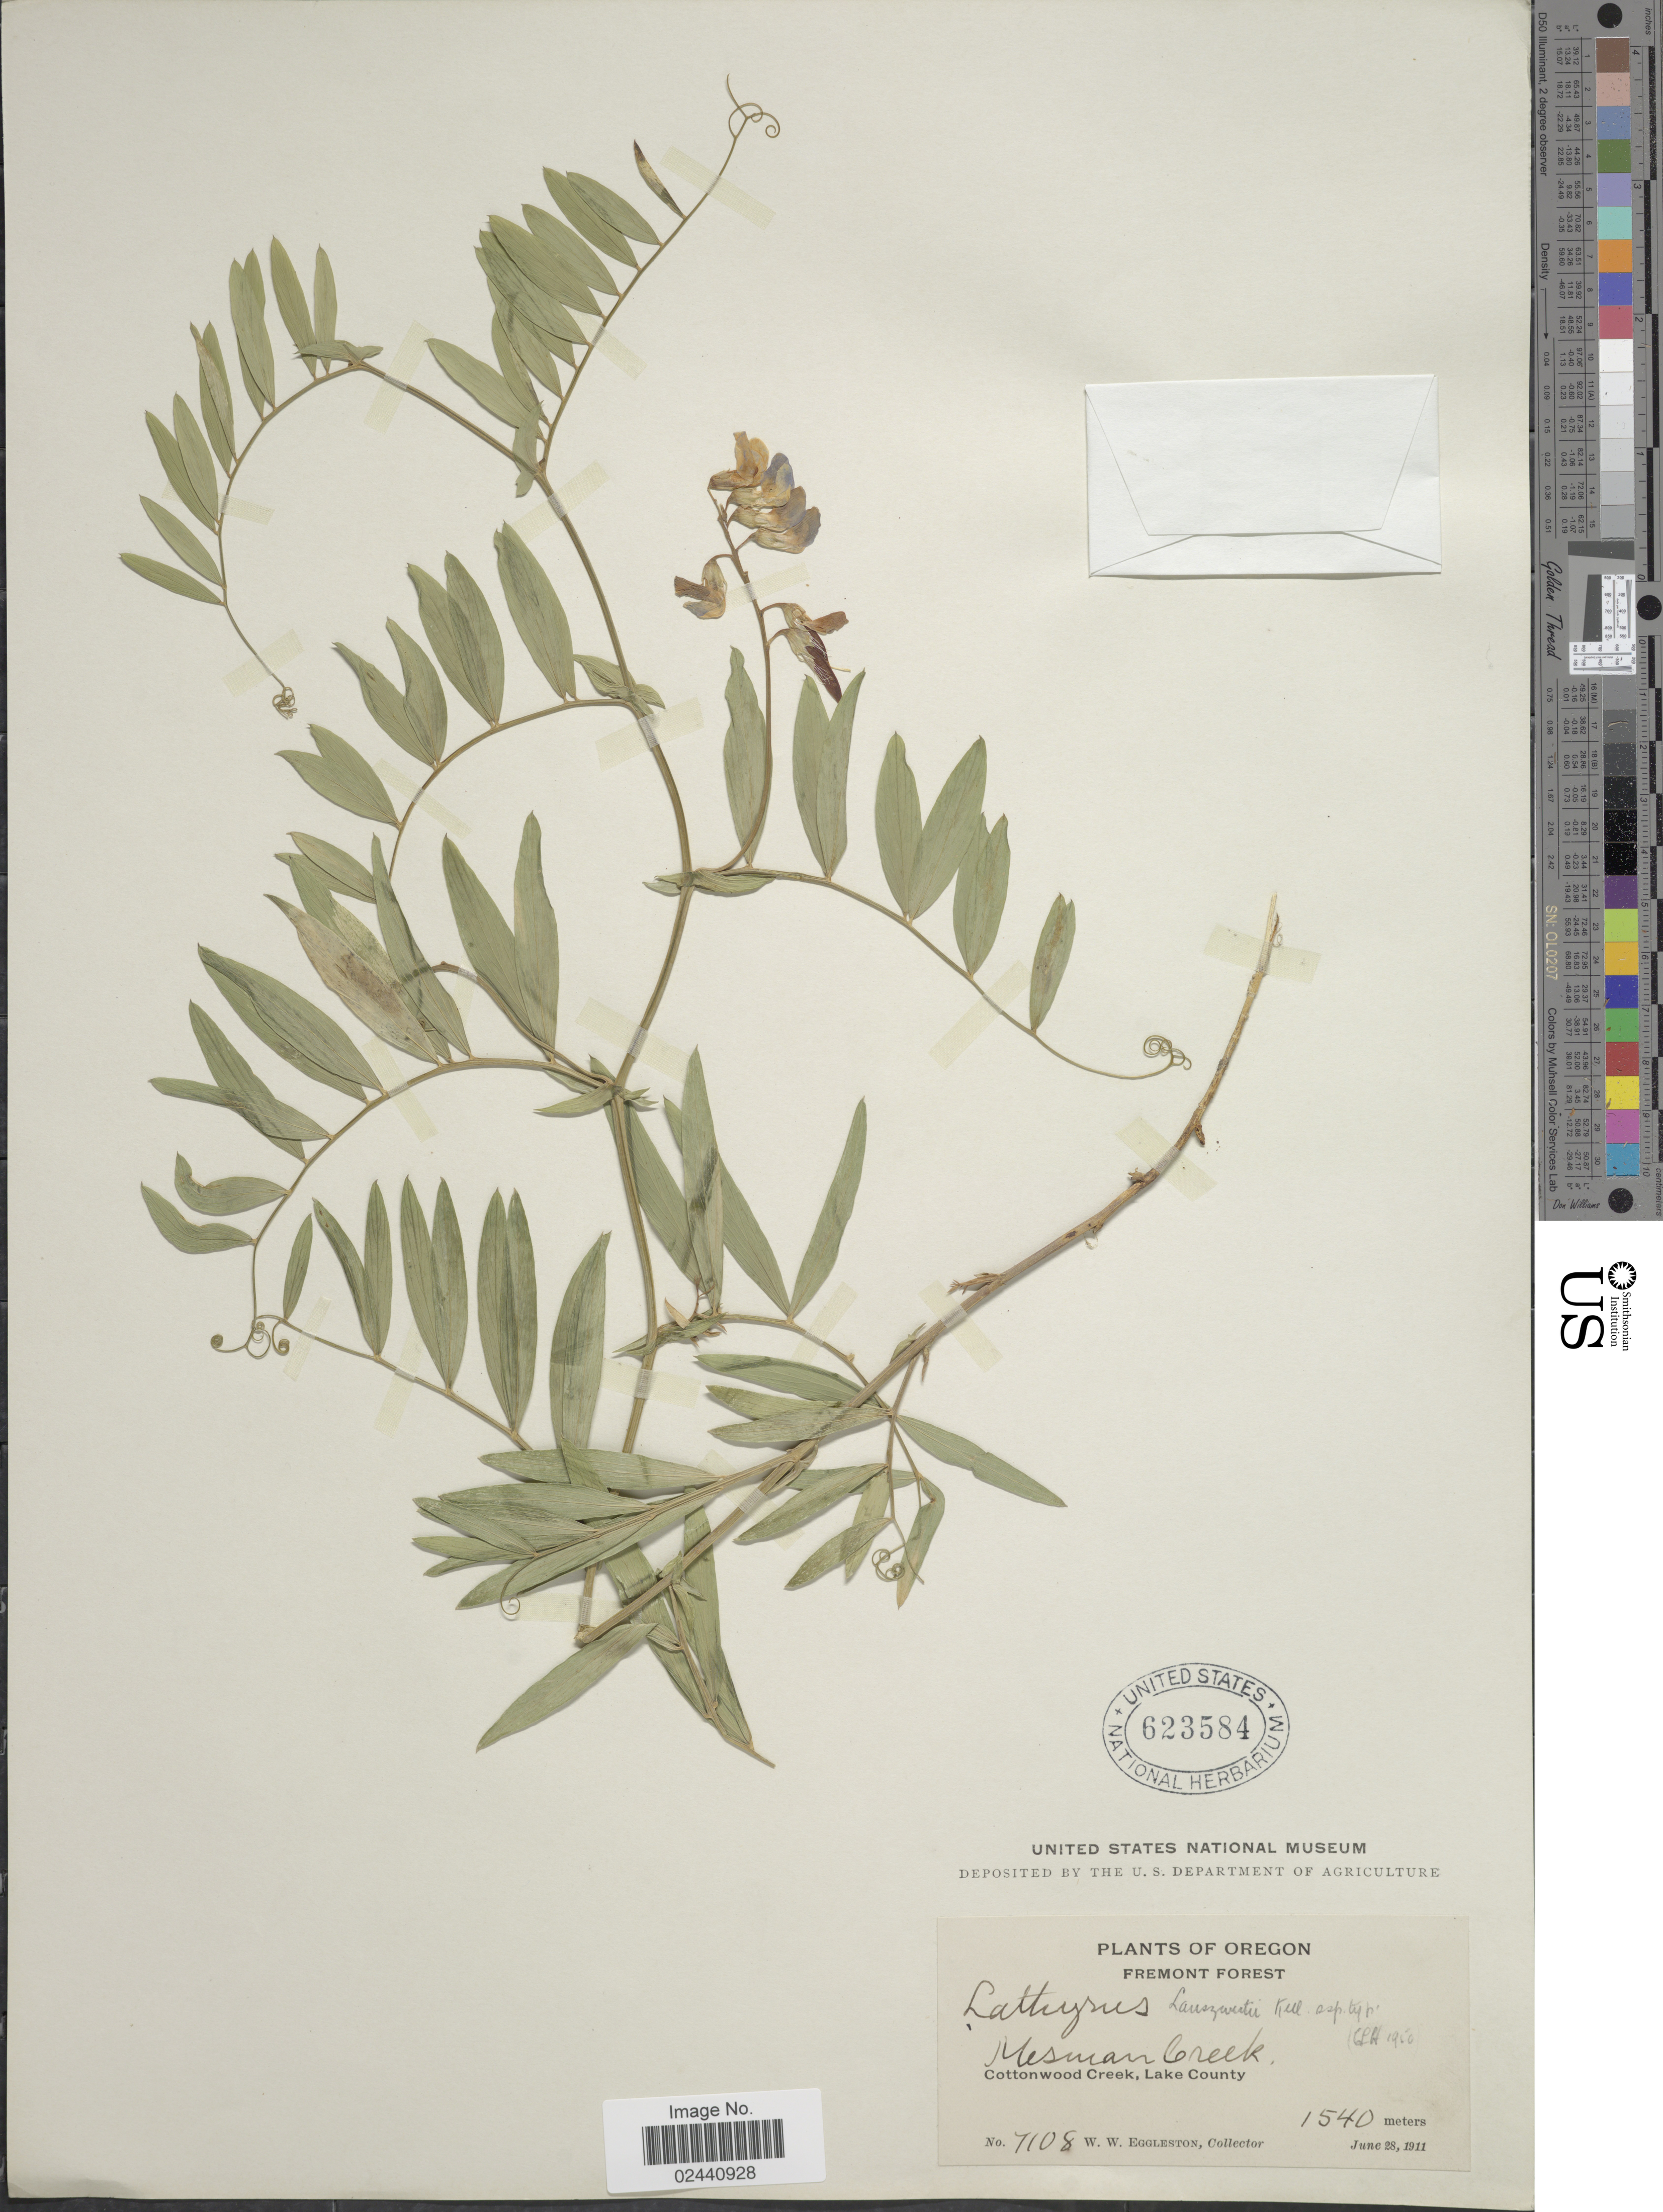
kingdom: Plantae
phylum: Tracheophyta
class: Magnoliopsida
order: Fabales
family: Fabaceae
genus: Lathyrus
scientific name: Lathyrus lanszwertii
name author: Kellogg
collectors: W. W. Eggleston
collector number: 7108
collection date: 1911-06-28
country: United States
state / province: Oregon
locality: Fremont Forest, Mesman Creek, Cottonwood Creek, Lake County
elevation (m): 1540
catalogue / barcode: US 623584